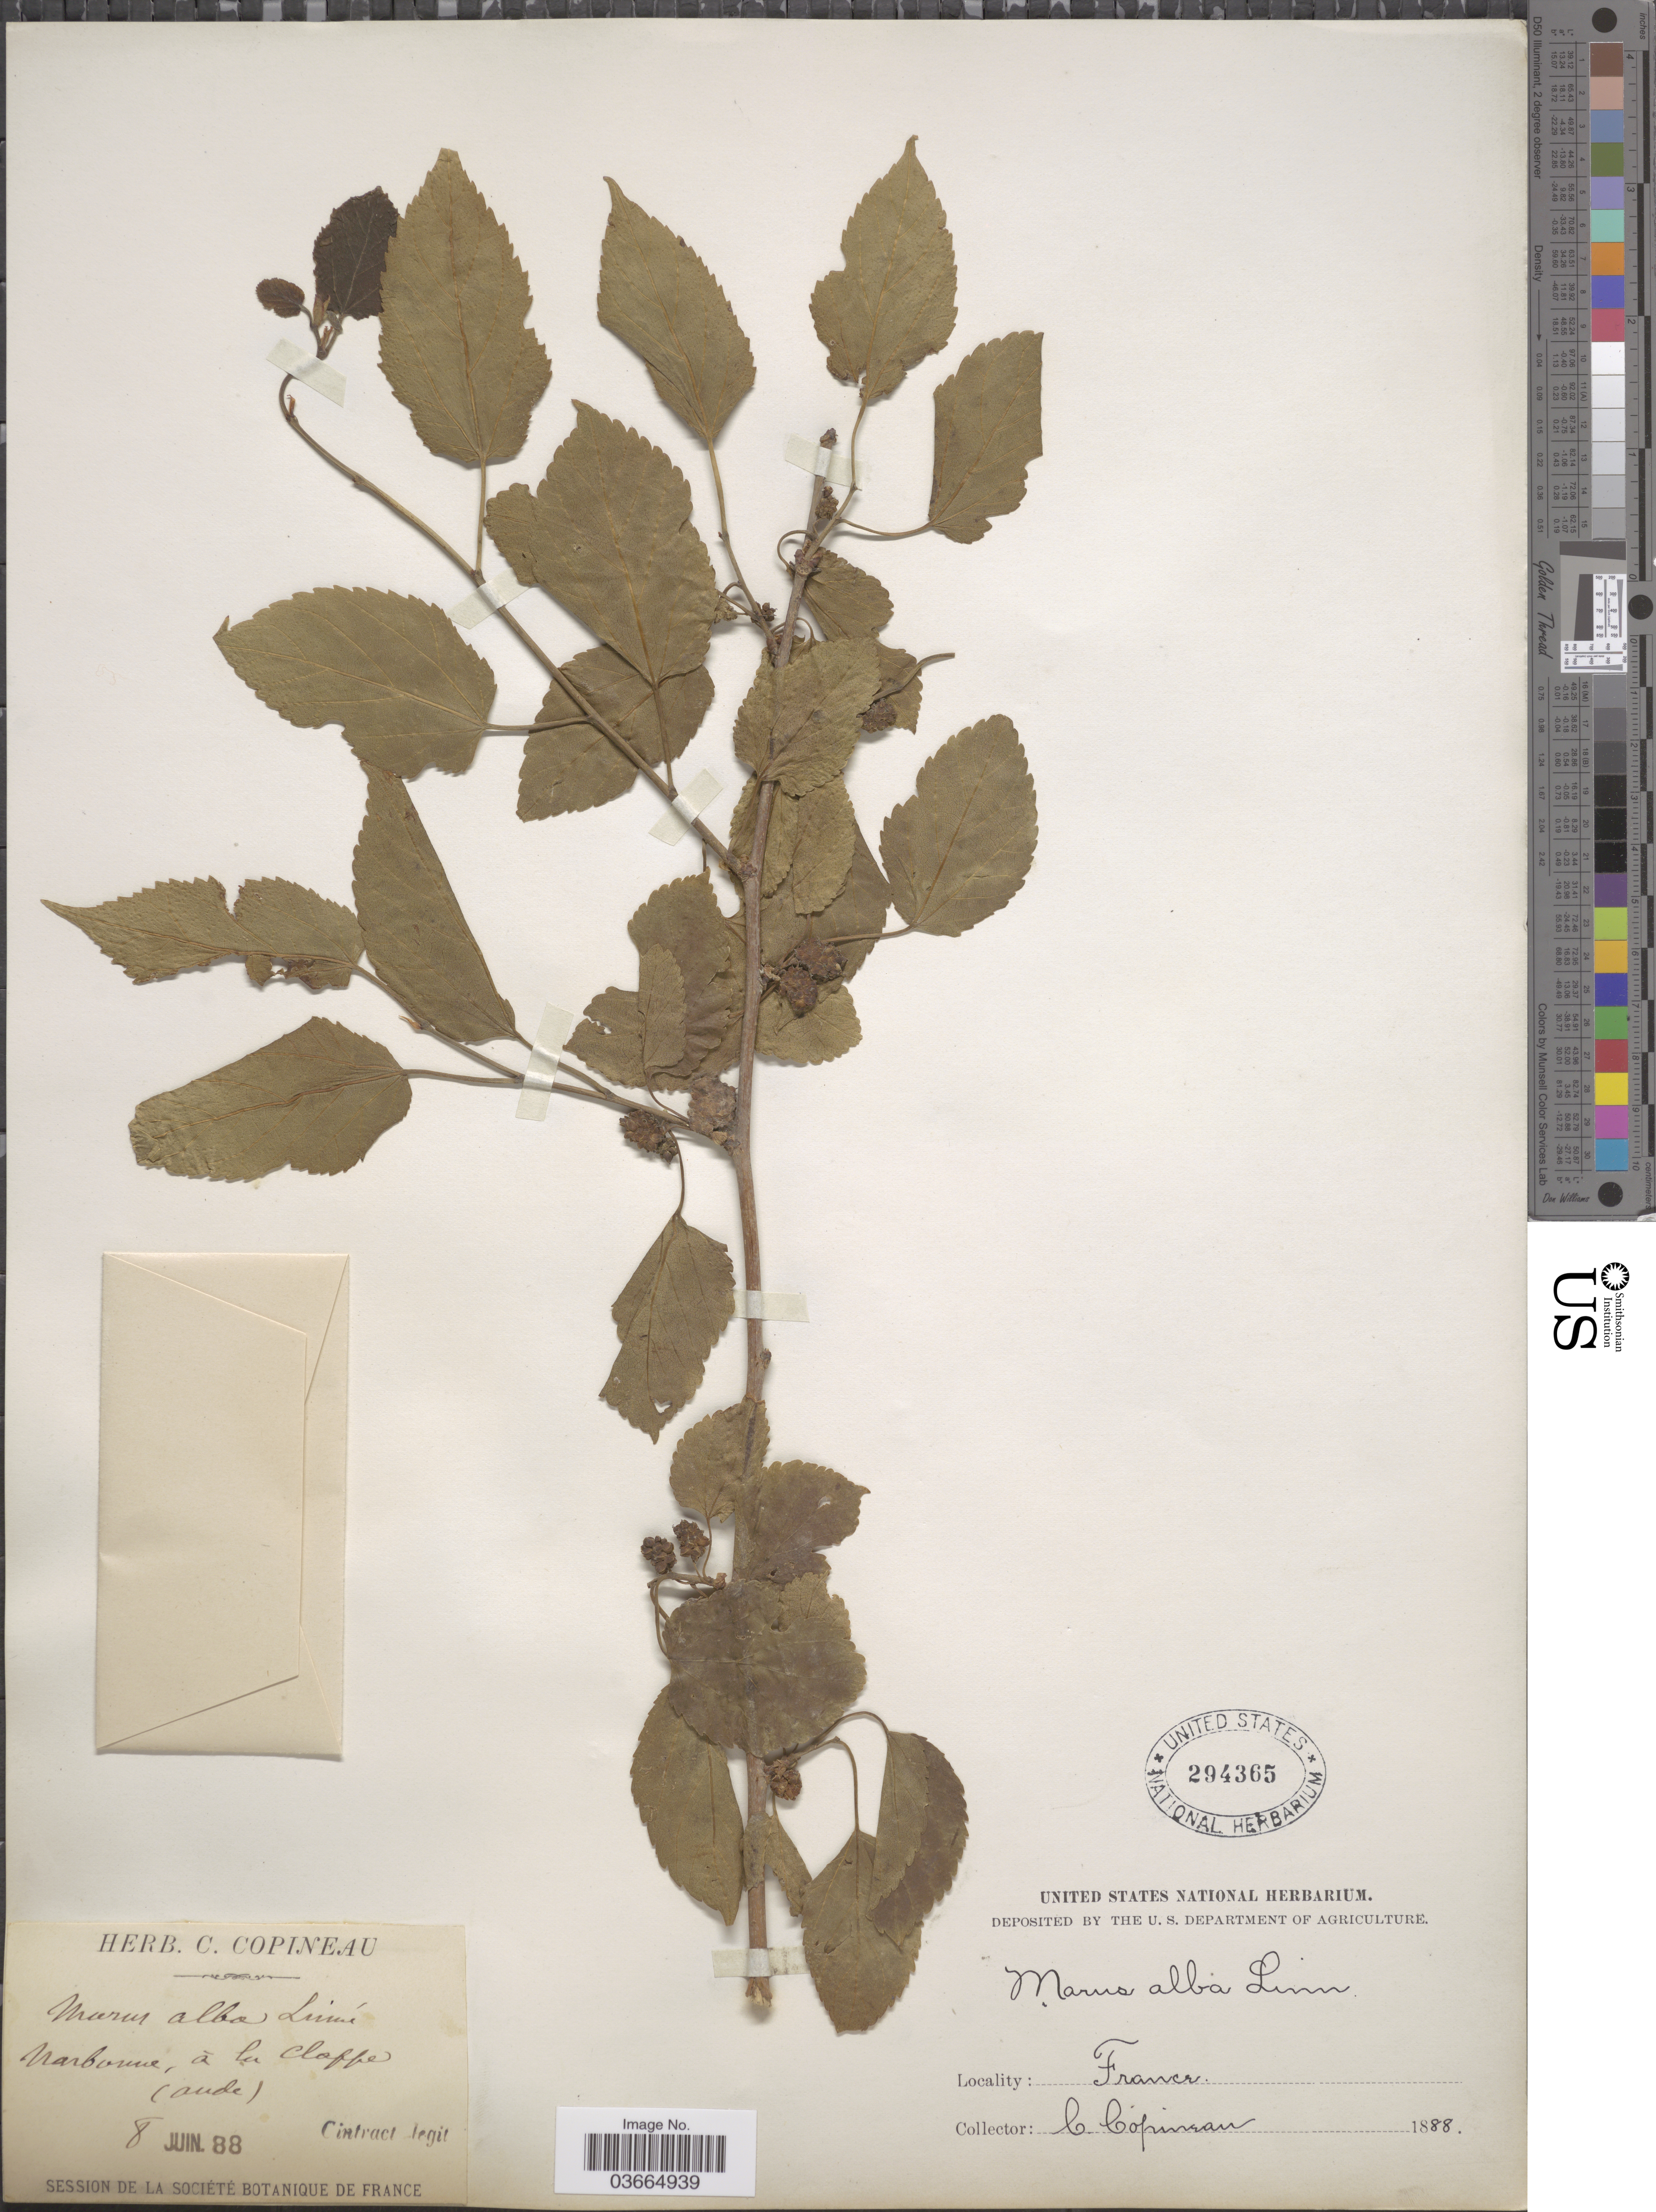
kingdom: Plantae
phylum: Tracheophyta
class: Magnoliopsida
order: Rosales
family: Moraceae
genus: Morus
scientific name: Morus alba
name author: L.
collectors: C. Copineau & Cintract, --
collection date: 1888-06-08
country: France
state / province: Occitanie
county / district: Aude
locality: Narbonne, á la Clappe. (Aude).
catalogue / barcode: US 294365